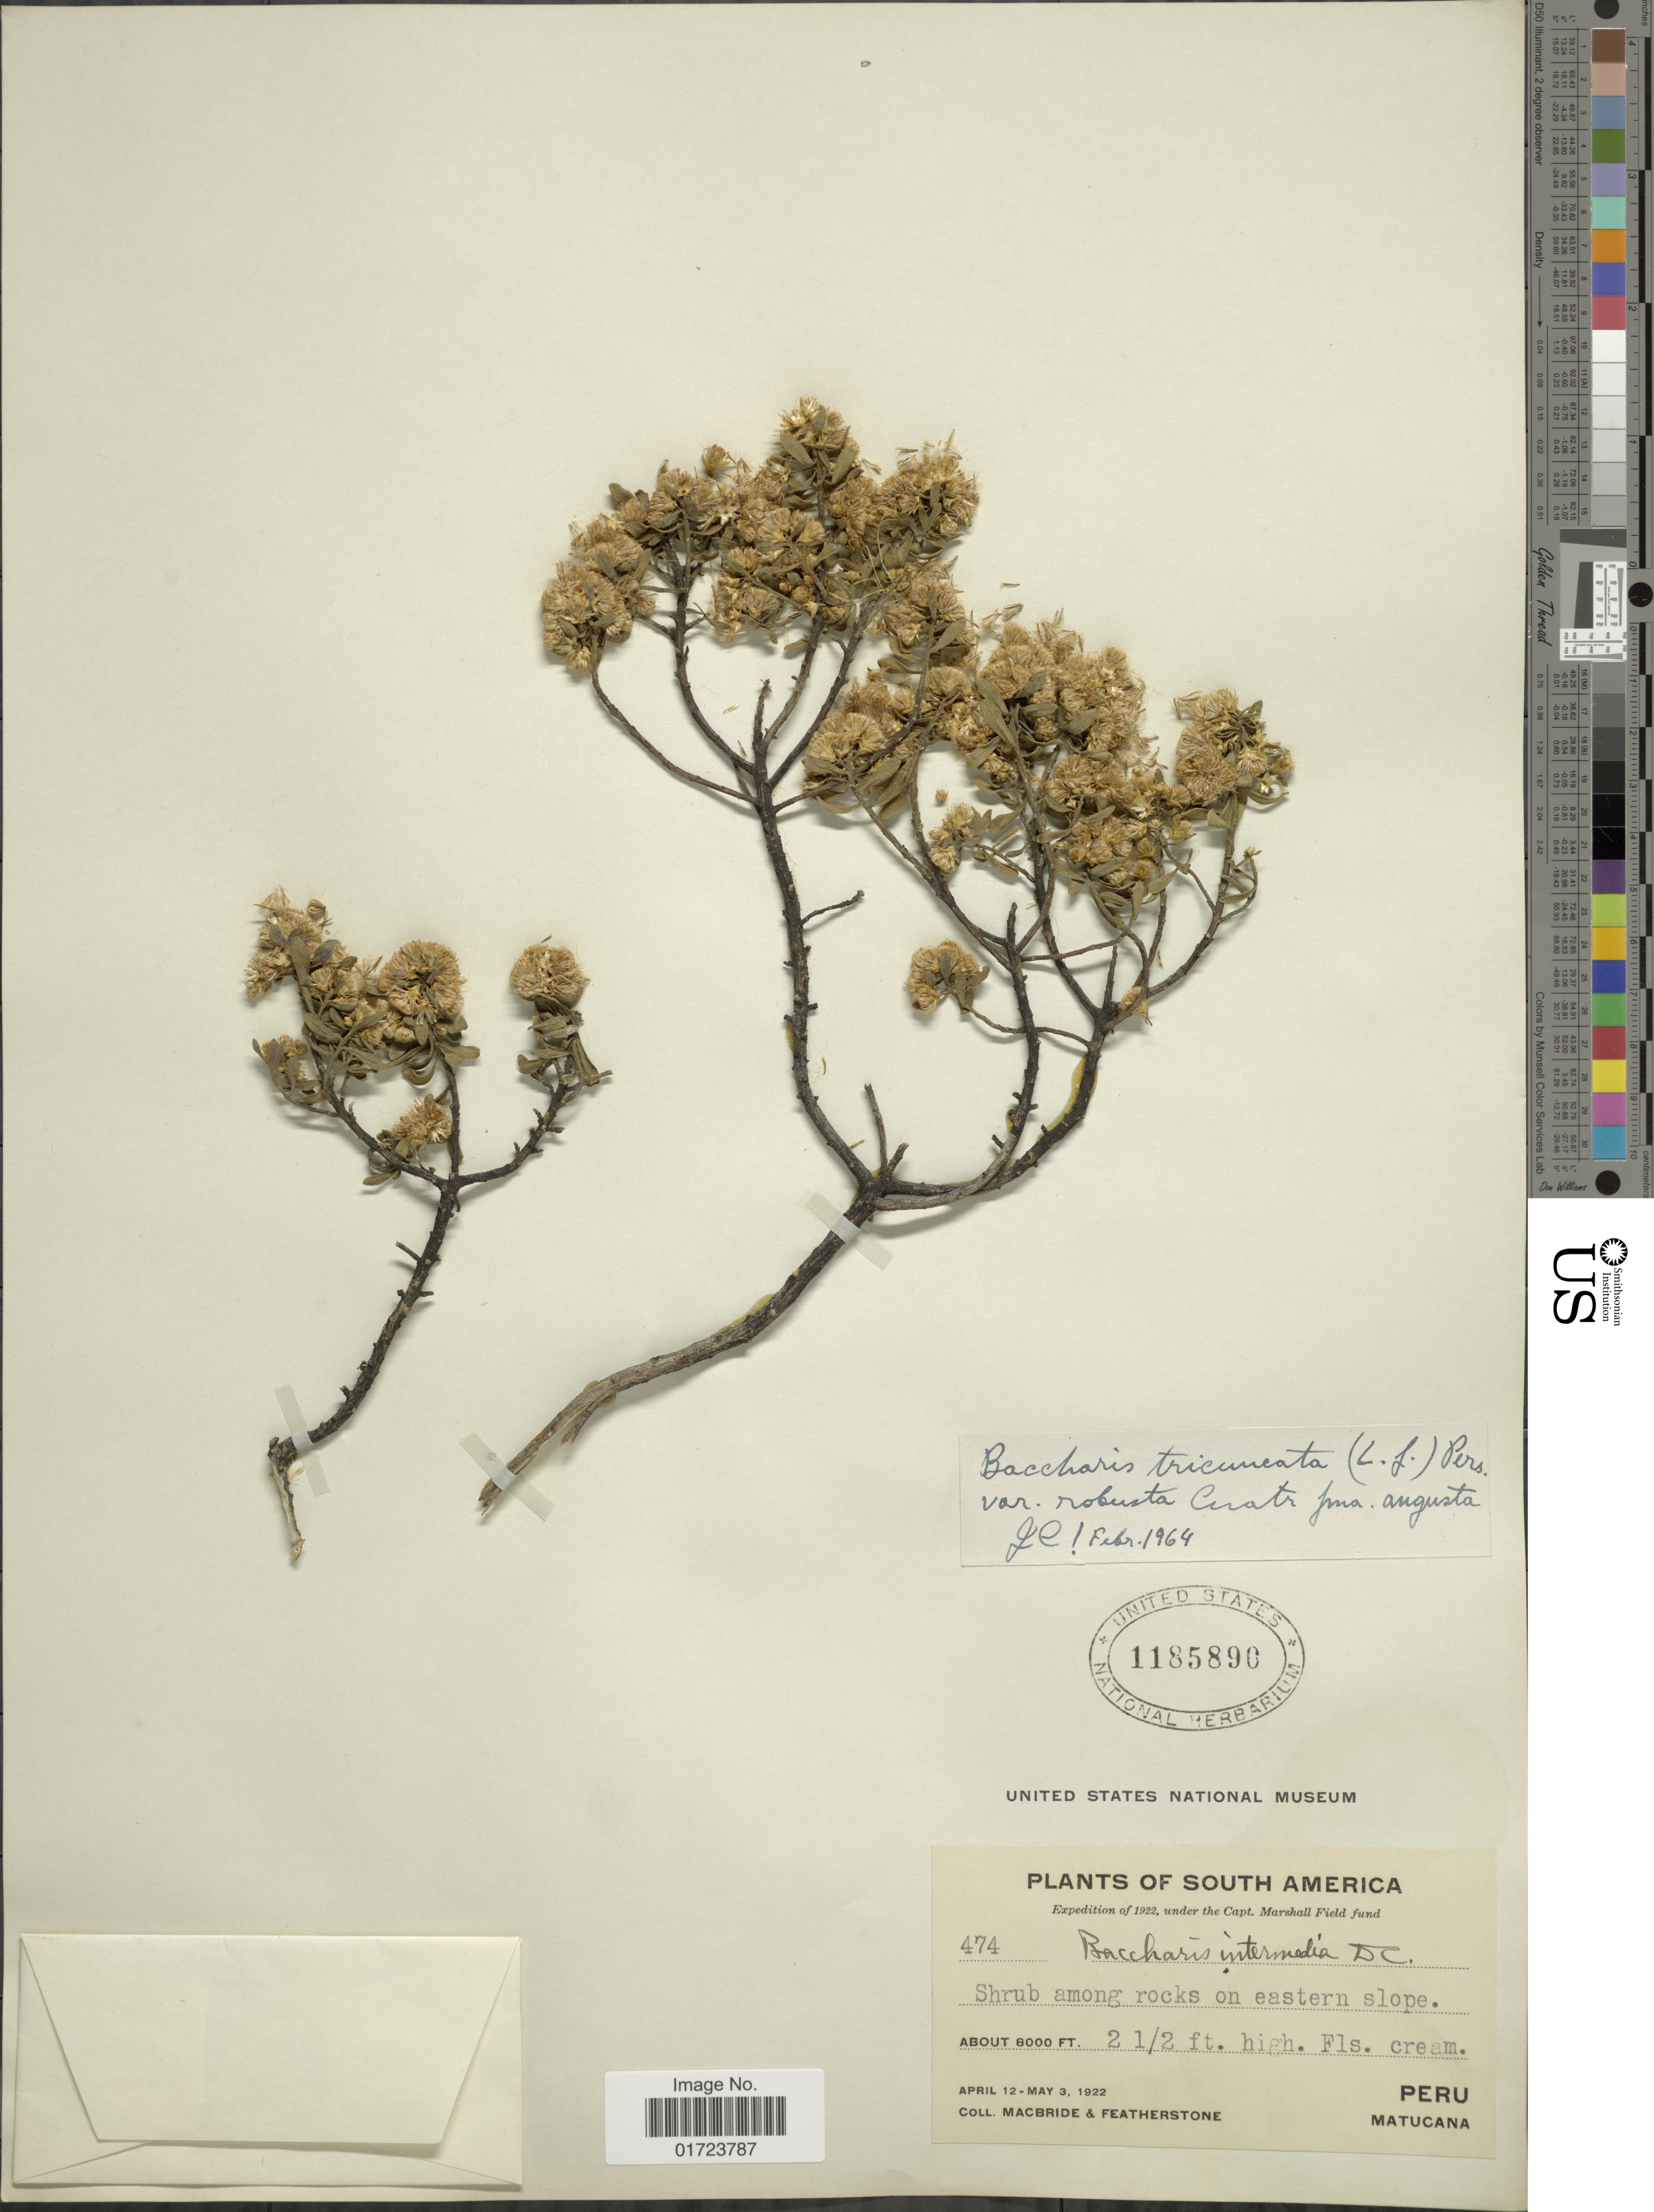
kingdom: Plantae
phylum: Tracheophyta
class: Magnoliopsida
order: Asterales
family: Asteraceae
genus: Baccharis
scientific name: Baccharis tricuneata var. robusta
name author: Cuatrec.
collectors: Macbride, -- & -. Featherstone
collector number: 474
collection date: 1922-04-12/1922-05-03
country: Peru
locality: Peru, Matucana.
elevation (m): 2438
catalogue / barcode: US 1185890